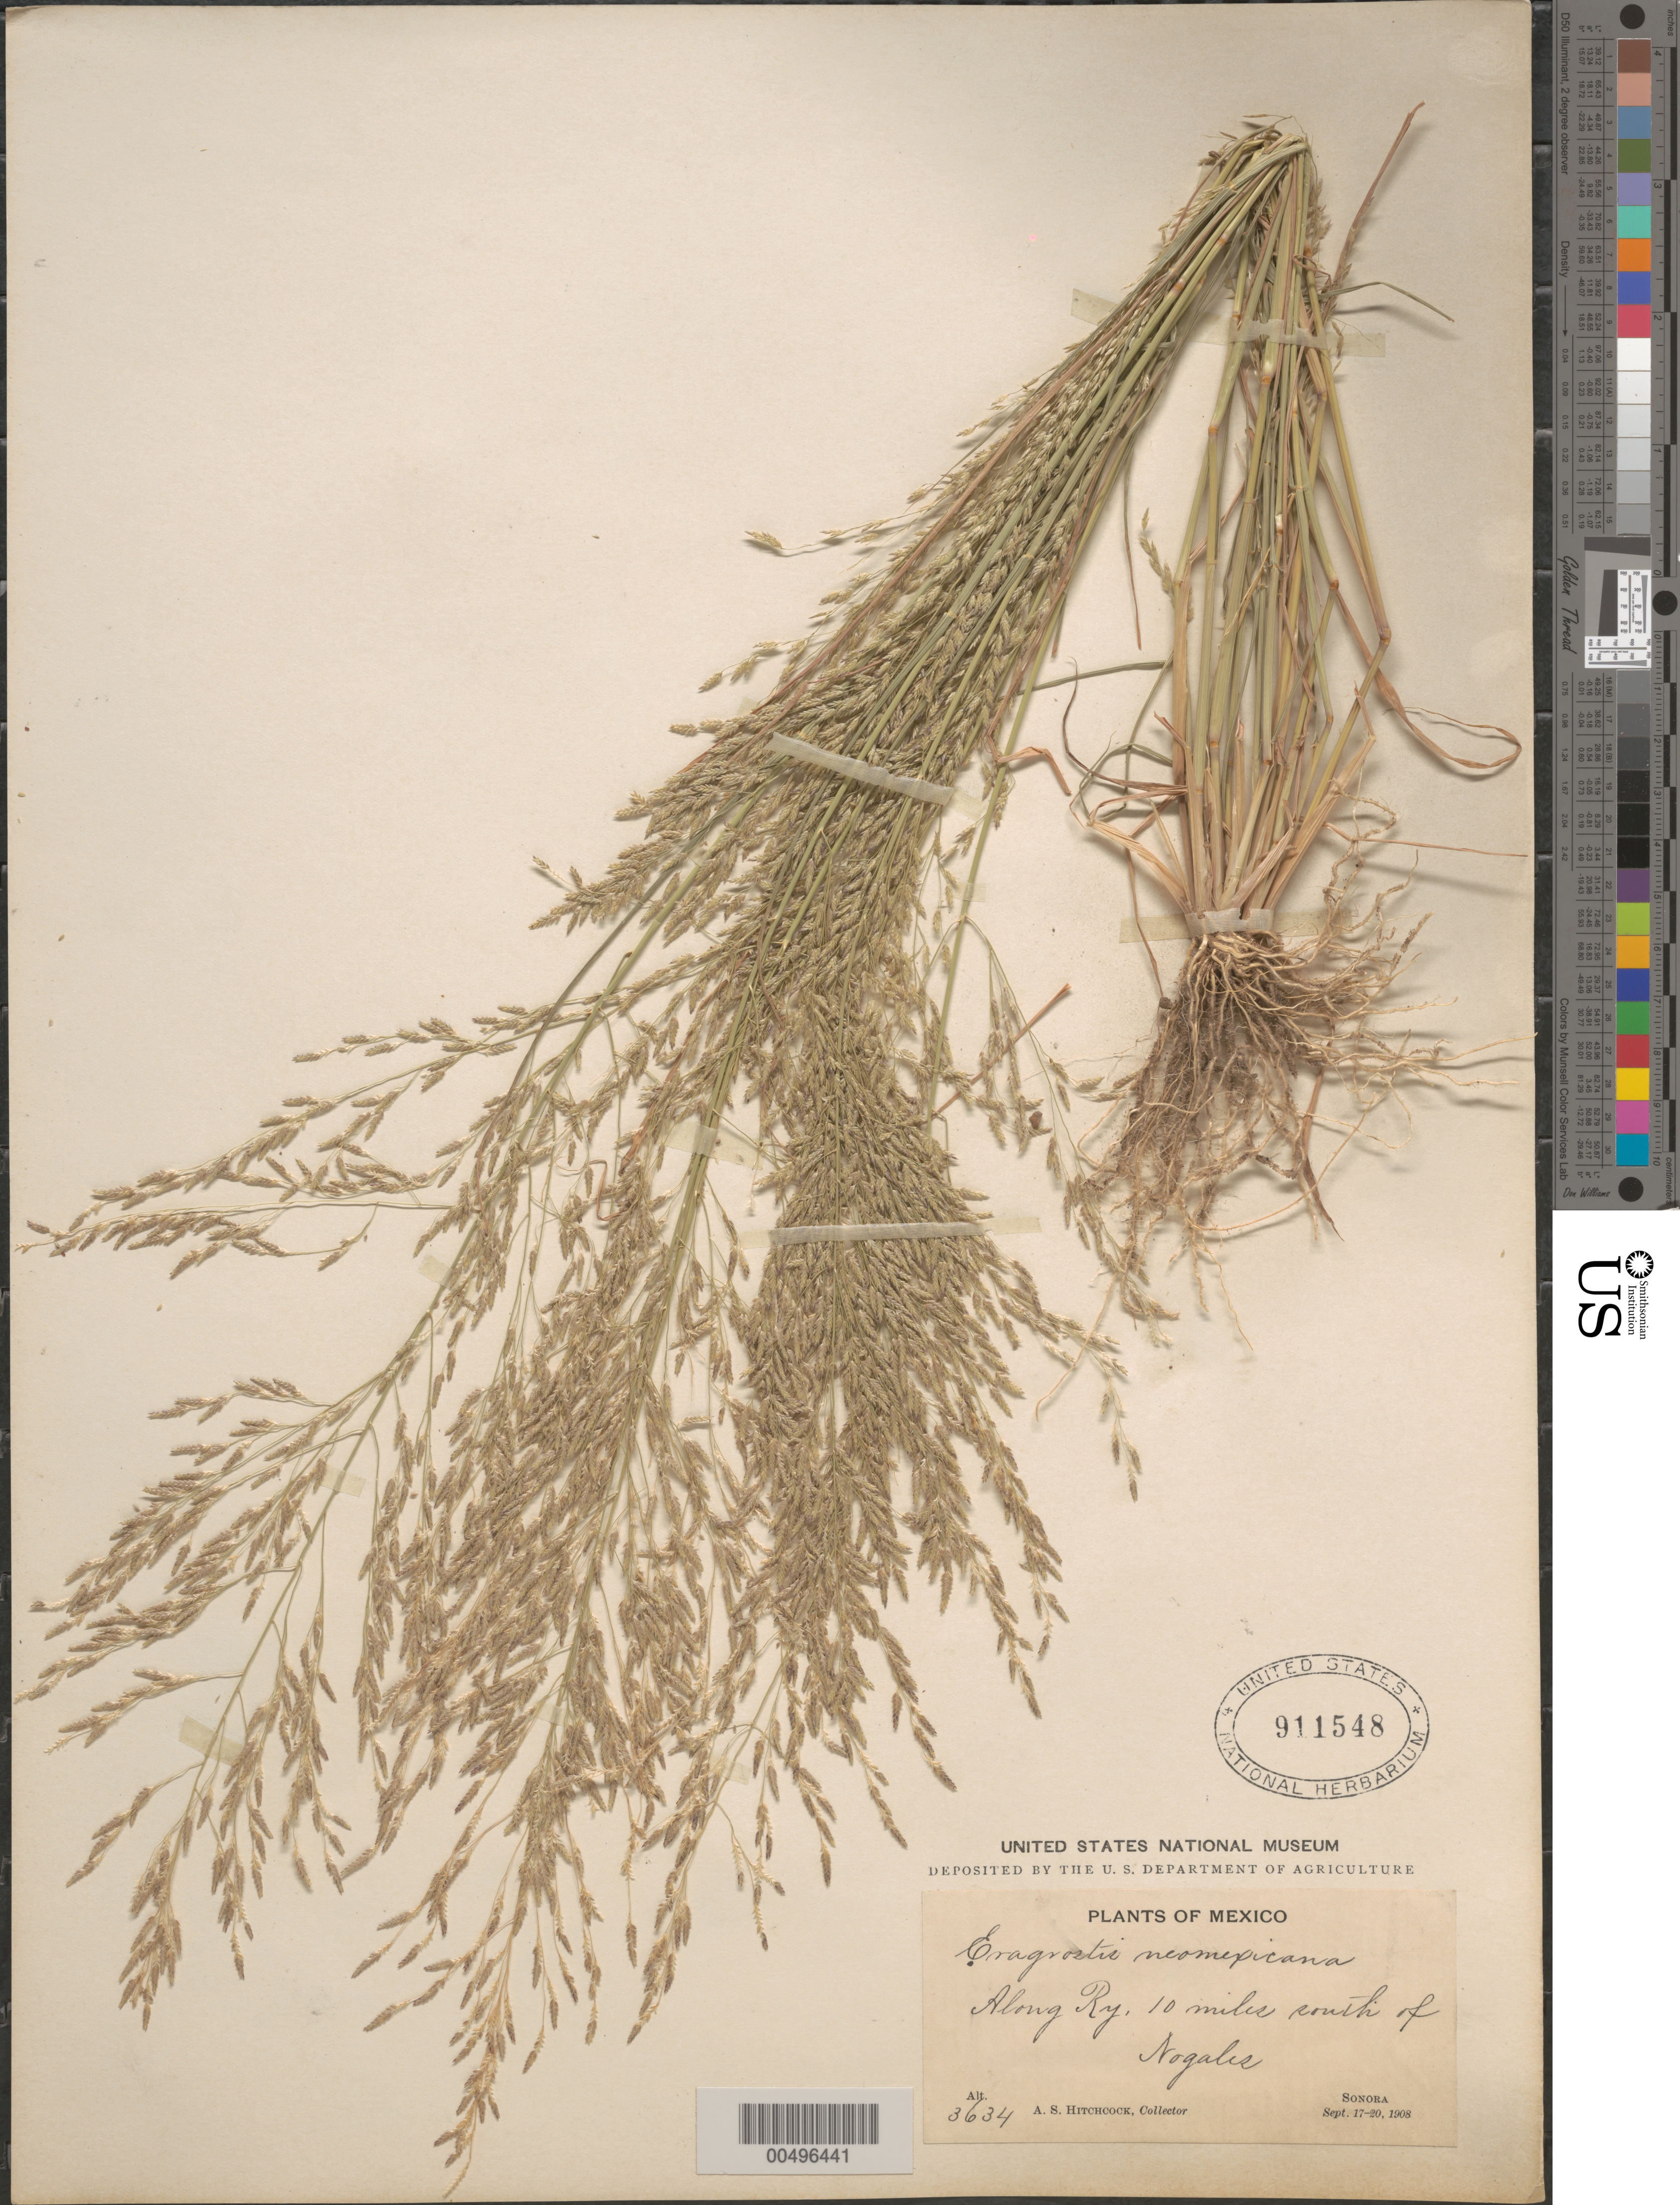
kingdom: Plantae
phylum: Tracheophyta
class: Liliopsida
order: Poales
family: Poaceae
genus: Eragrostis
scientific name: Eragrostis pectinacea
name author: (Michx.) Nees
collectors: A. S. Hitchcock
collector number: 3634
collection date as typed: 17 Sep 1908 to 20 Sep 1908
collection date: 1908-09-17/1908-09-20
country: Mexico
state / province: Sonora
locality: Along Ry, 10 mi S of Nogales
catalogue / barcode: US 911548